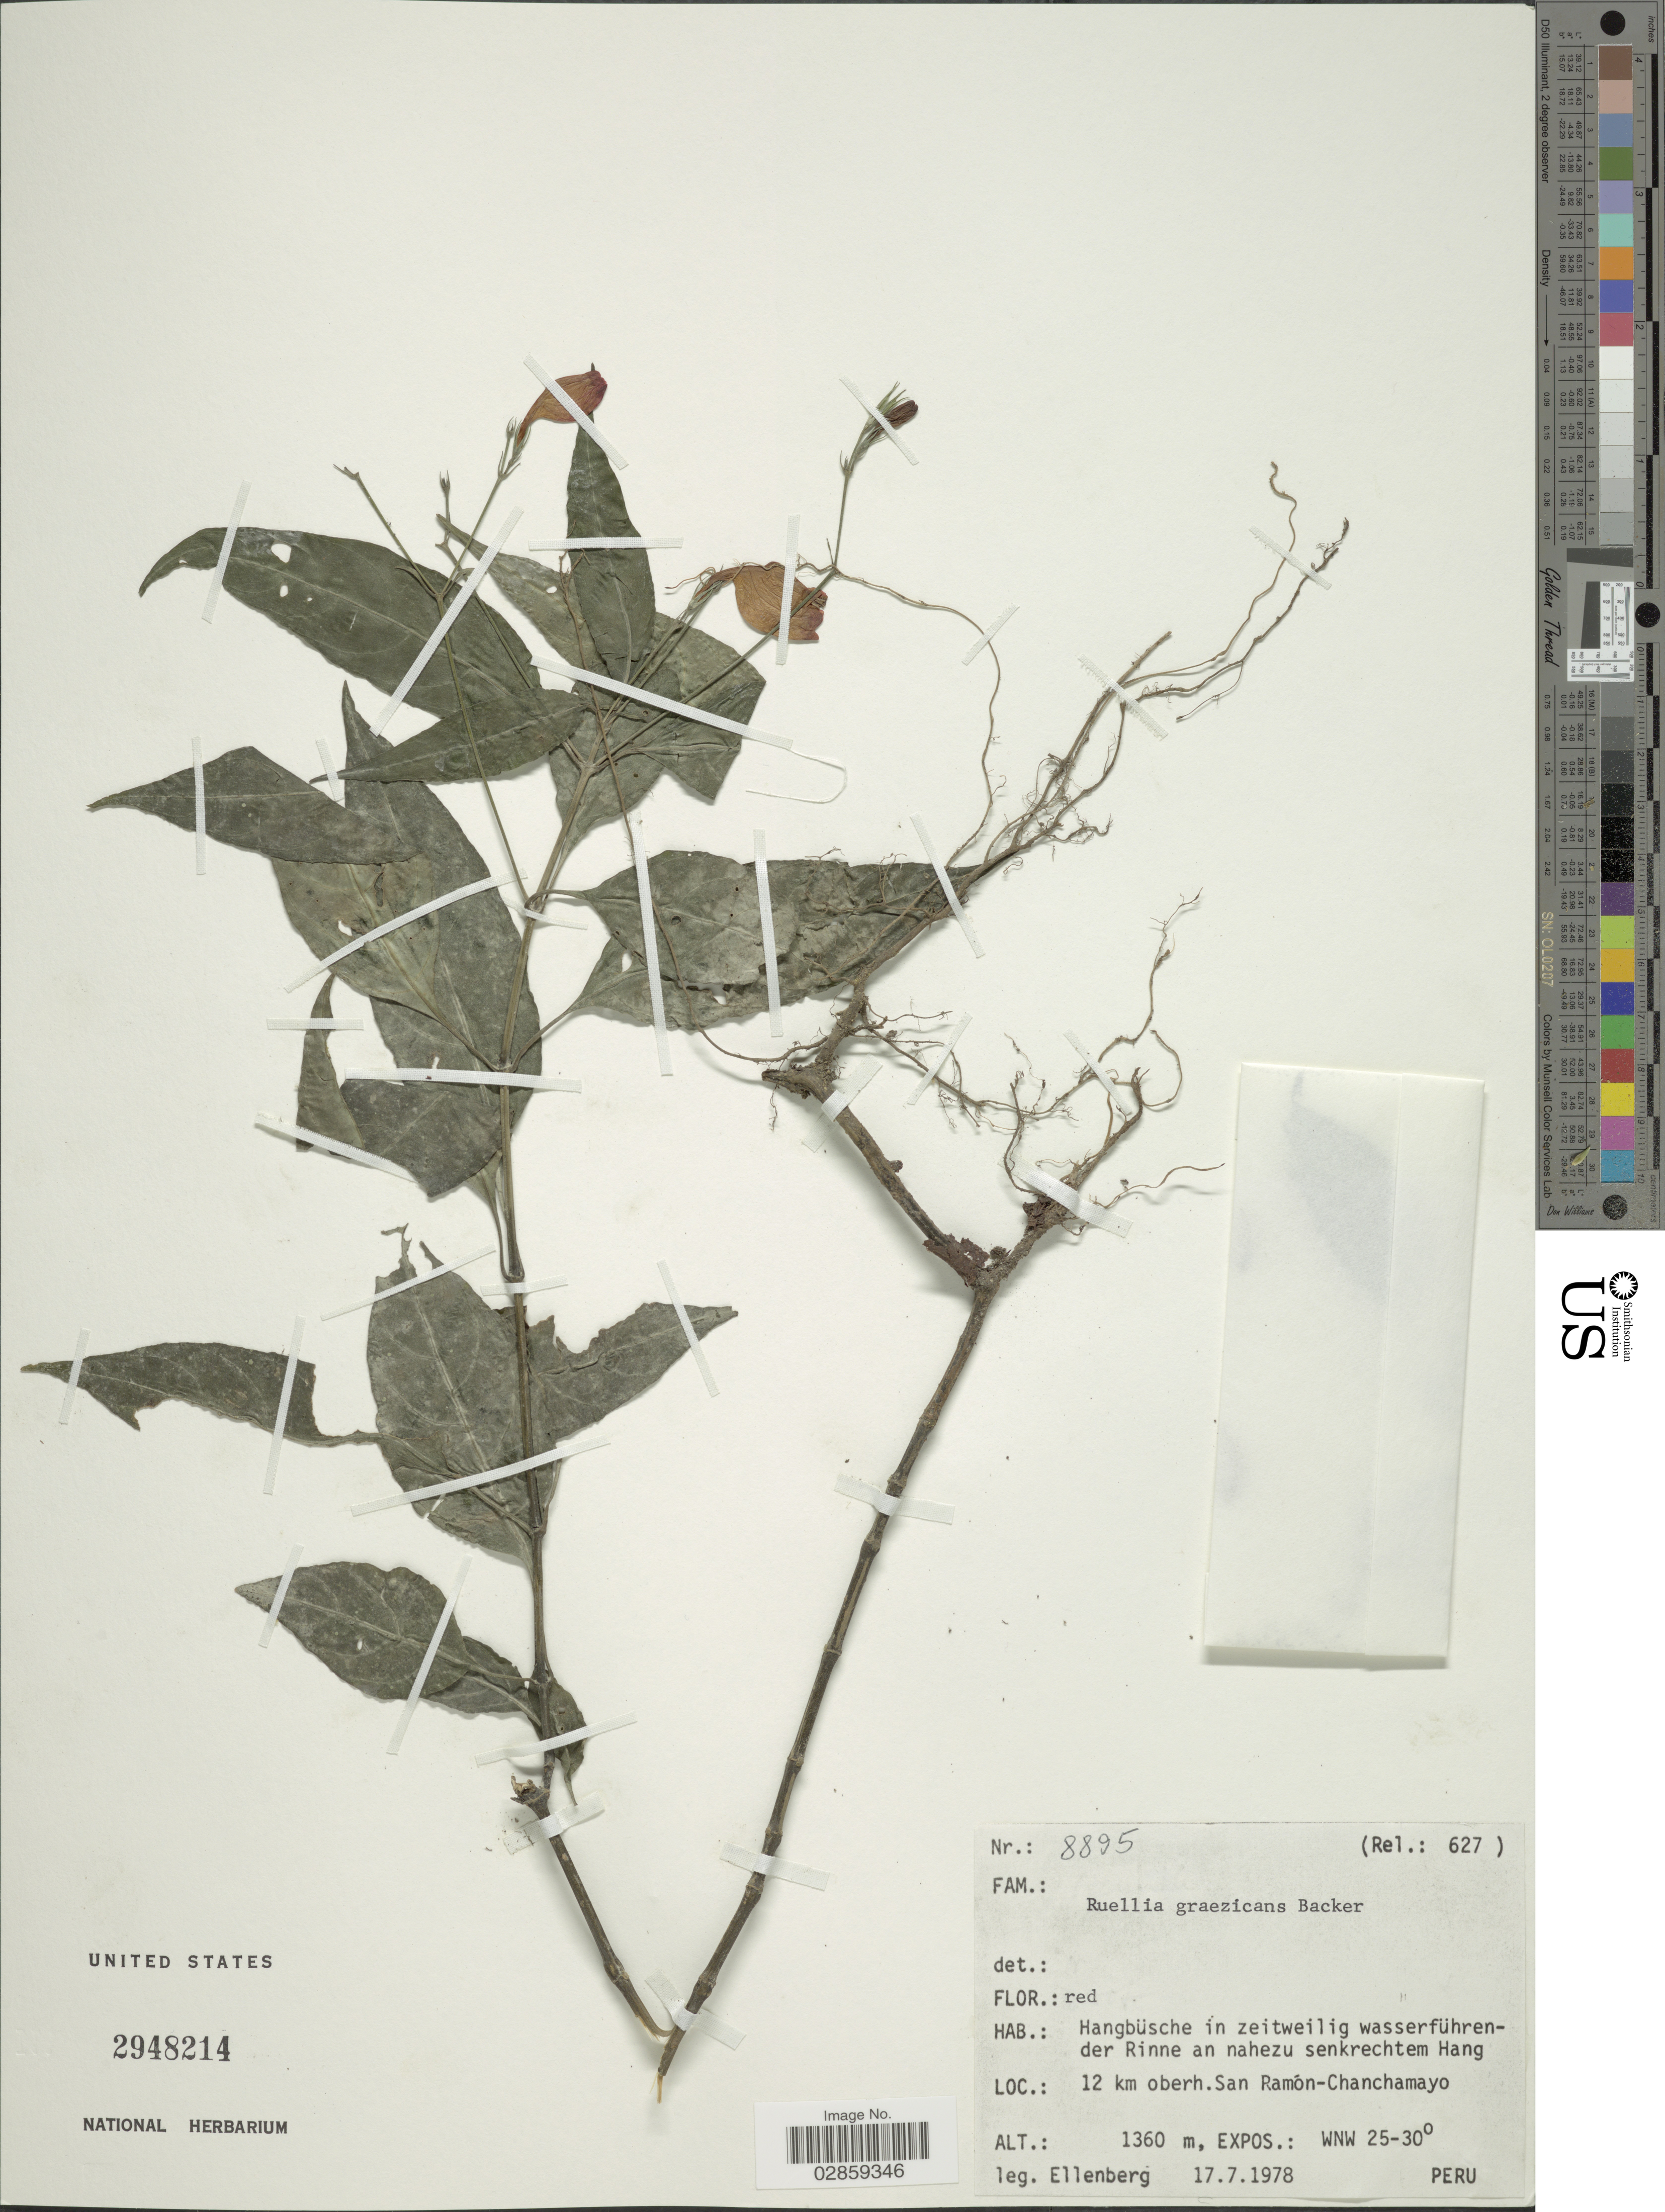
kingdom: Plantae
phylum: Tracheophyta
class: Magnoliopsida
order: Lamiales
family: Acanthaceae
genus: Ruellia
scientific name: Ruellia brevifolia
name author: (Pohl) C. Ezcurra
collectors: Ellenberg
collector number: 8895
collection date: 1978-07-17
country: Peru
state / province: Junín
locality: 12 km oberh. San Ramón-Chanchamayo. Expos.: WNW 25-30°.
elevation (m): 1360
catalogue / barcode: US 2948214